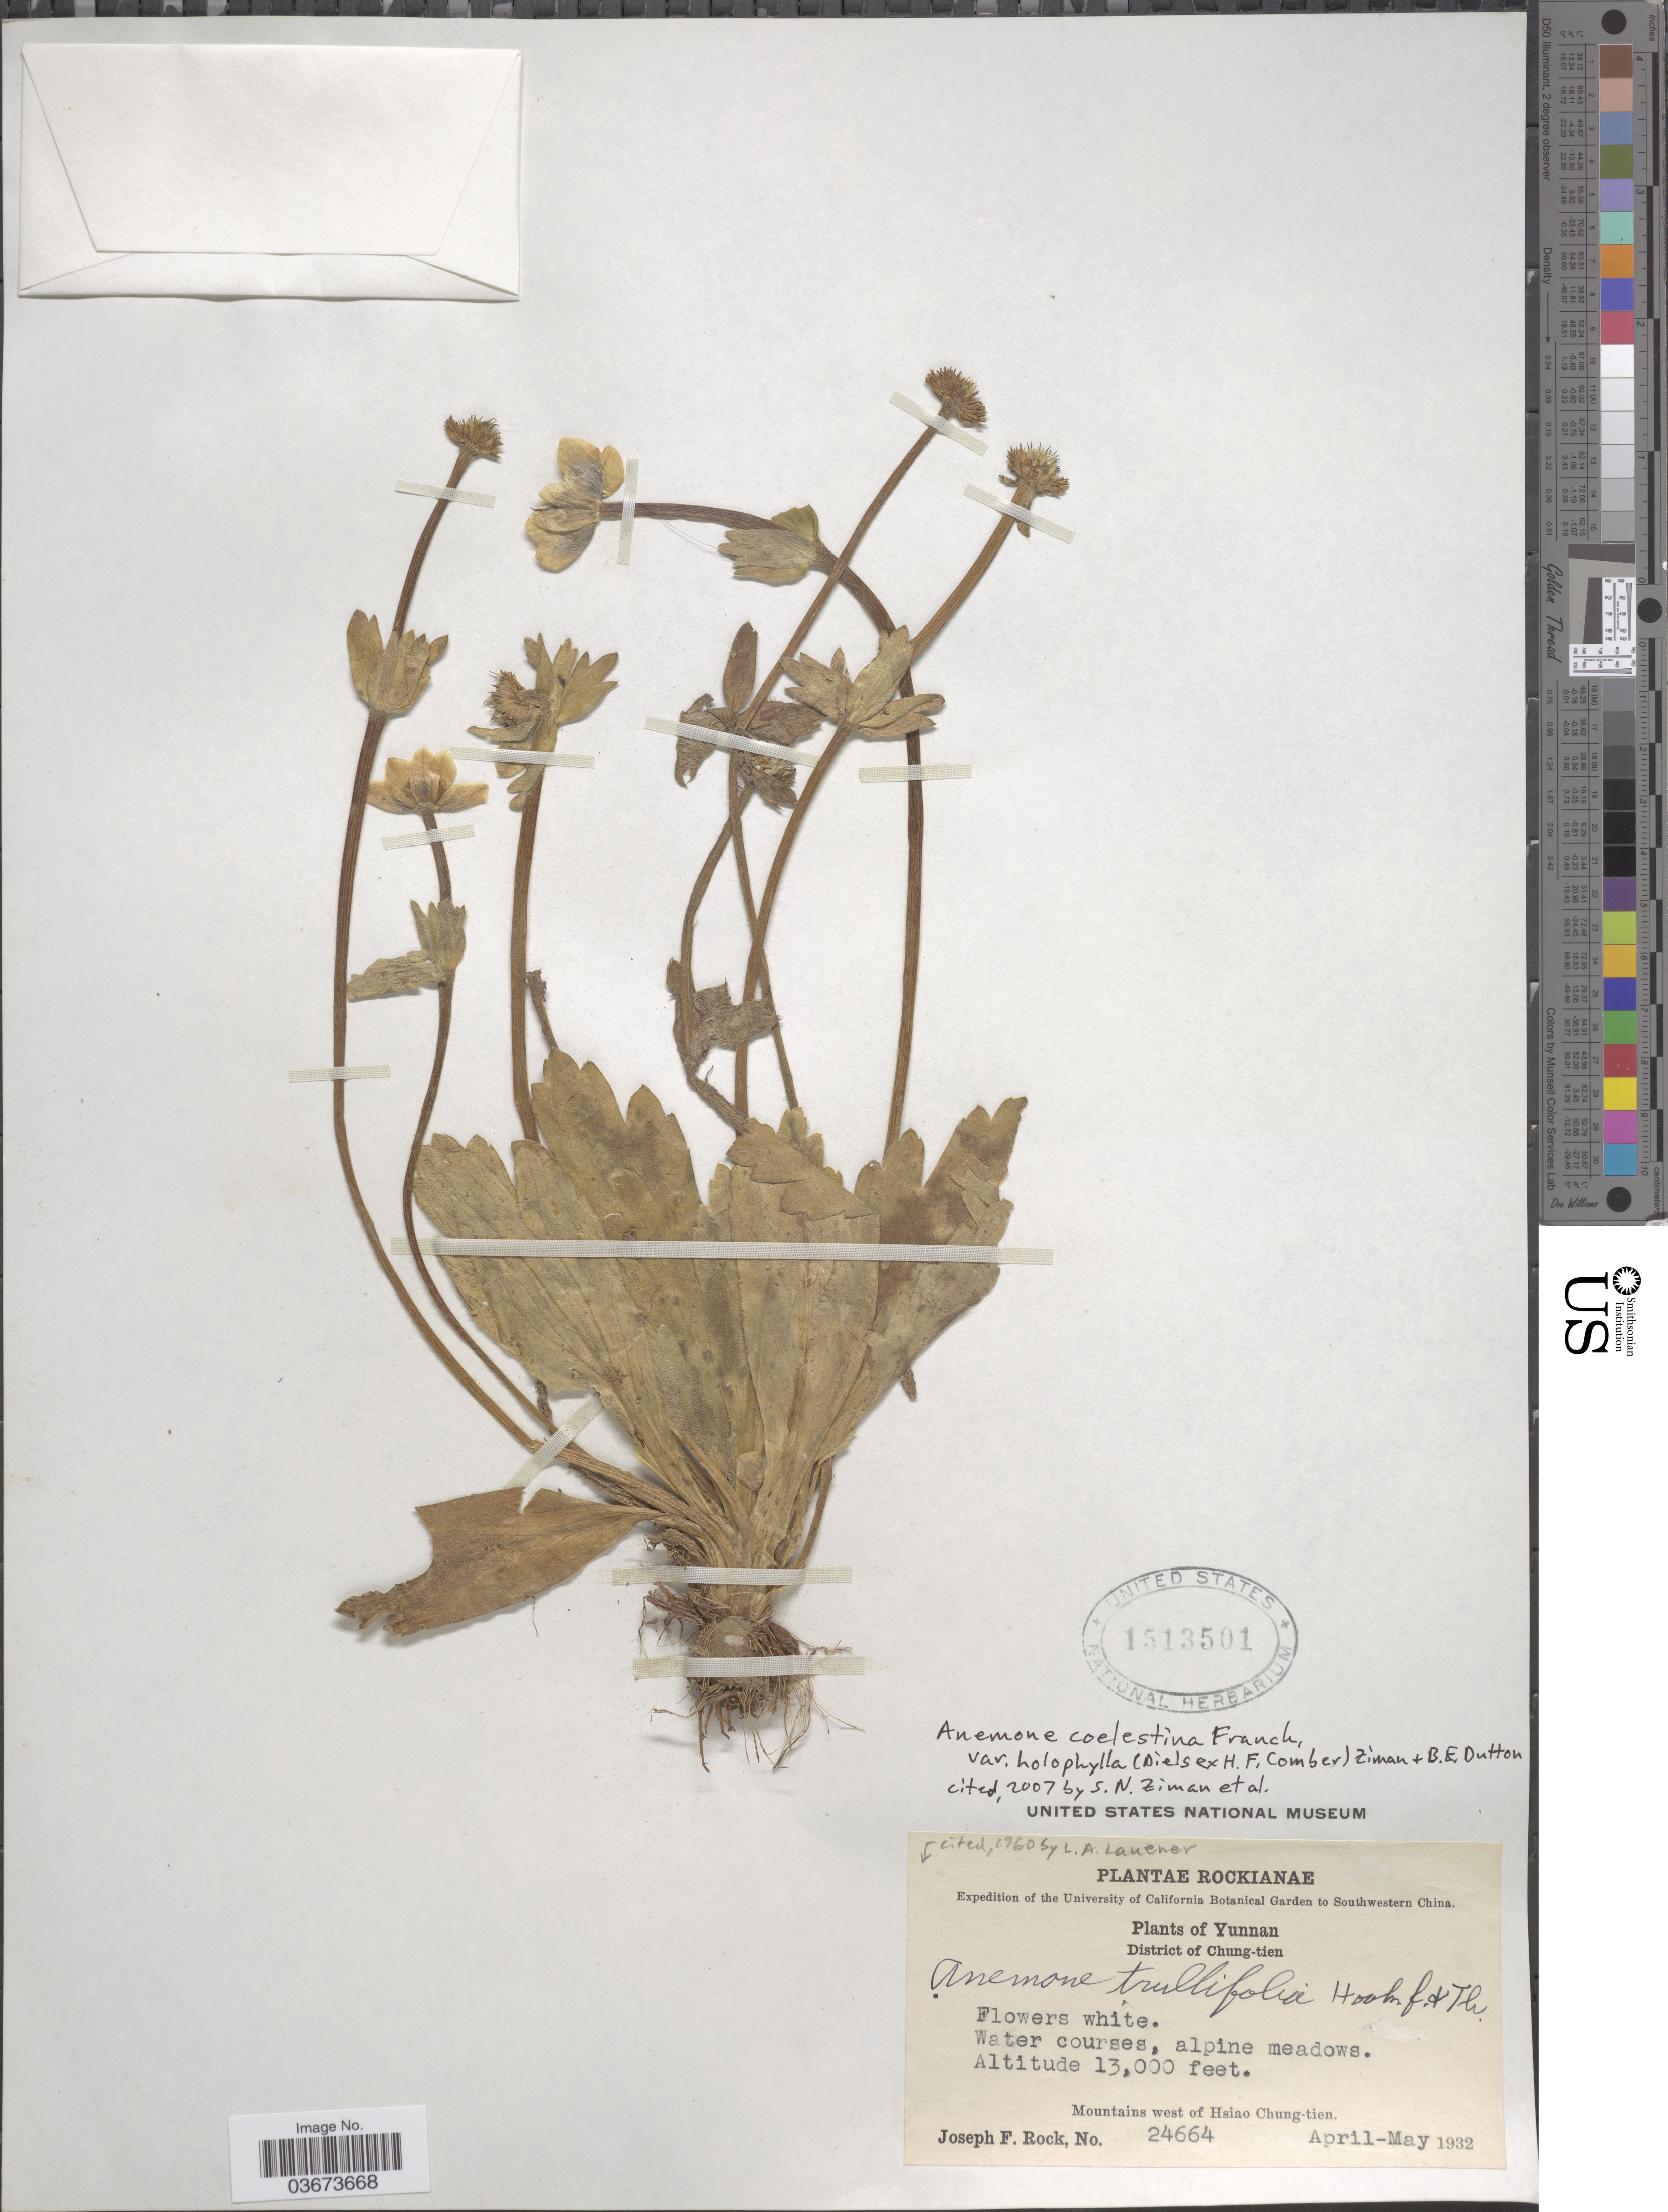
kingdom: Plantae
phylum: Tracheophyta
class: Magnoliopsida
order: Ranunculales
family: Ranunculaceae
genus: Anemone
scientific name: Anemone coelestina var. holophylla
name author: (Diels) Ziman & B.E. Dutton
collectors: J. F. Rock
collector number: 24664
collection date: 1932-04/1932-05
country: China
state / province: Yunnan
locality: Southwestern China. District of Chung-tien. Mountains west of Hsiao Chung-tien.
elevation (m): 3962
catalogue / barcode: US 1513501